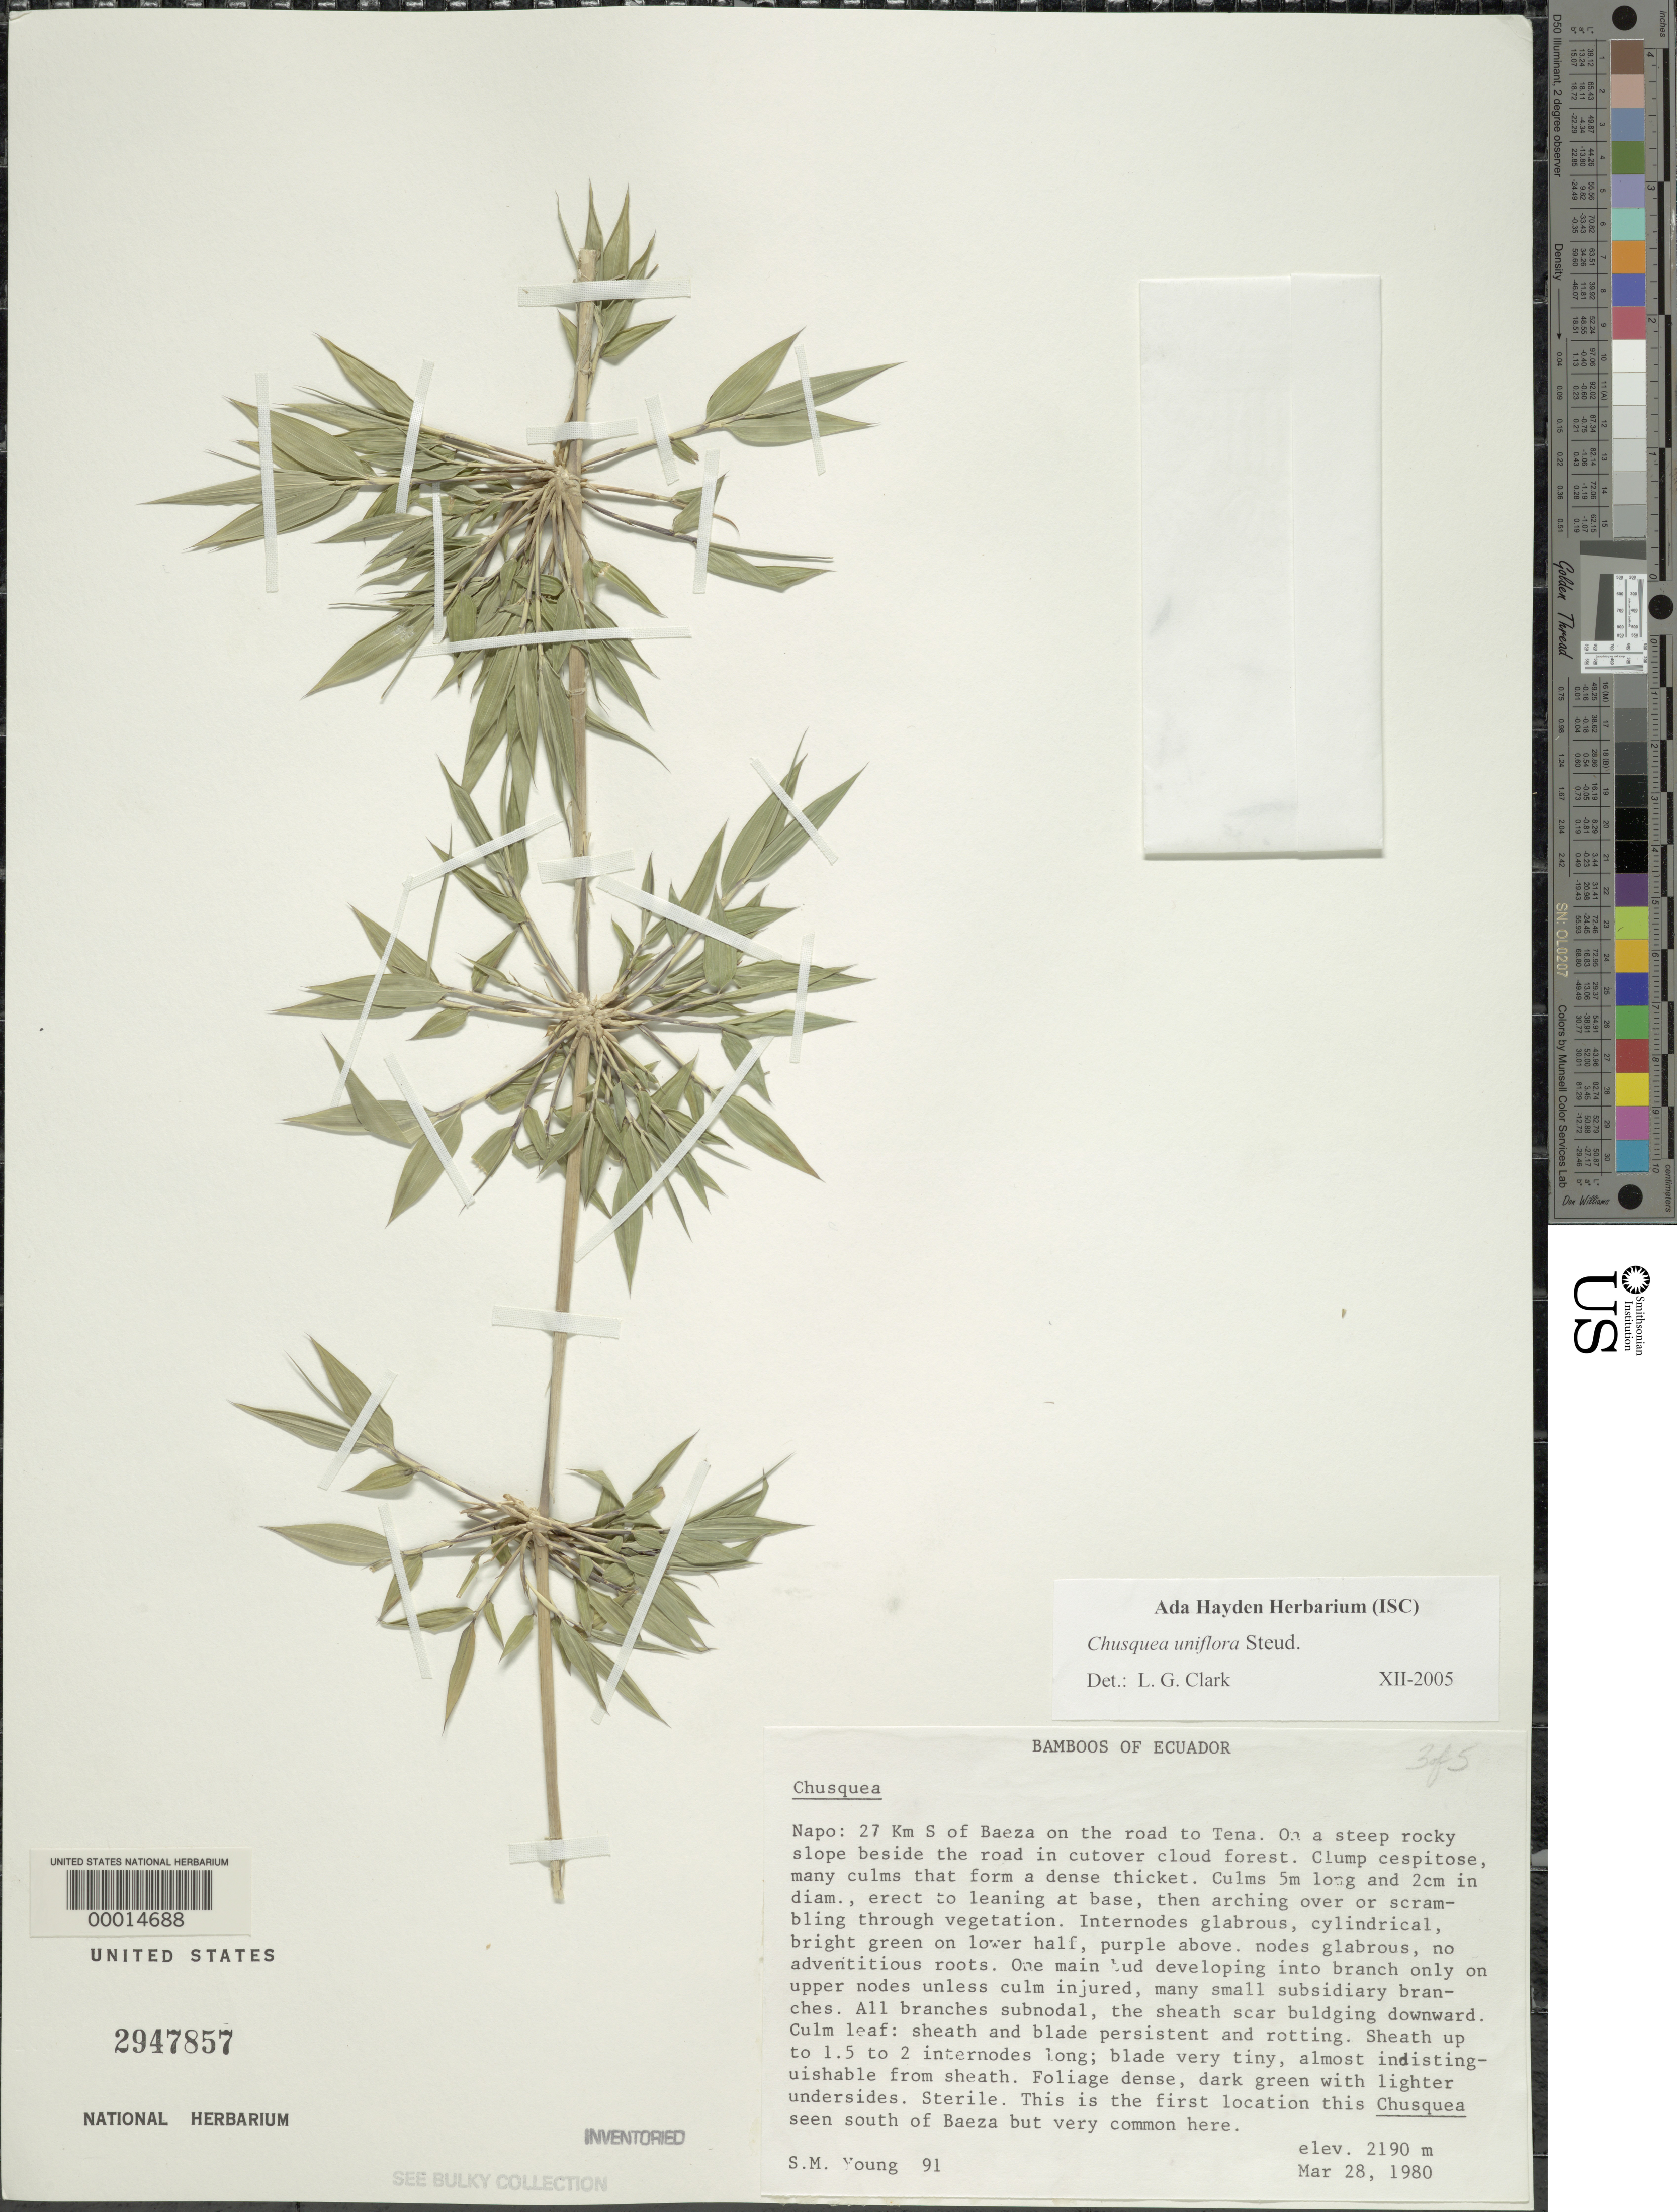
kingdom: Plantae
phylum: Tracheophyta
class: Liliopsida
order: Poales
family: Poaceae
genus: Chusquea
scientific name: Chusquea uniflora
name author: Steud.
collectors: S. Young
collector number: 91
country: Ecuador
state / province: Napo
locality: S of Baeza road to Tena.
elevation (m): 2190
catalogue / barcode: US 2947857